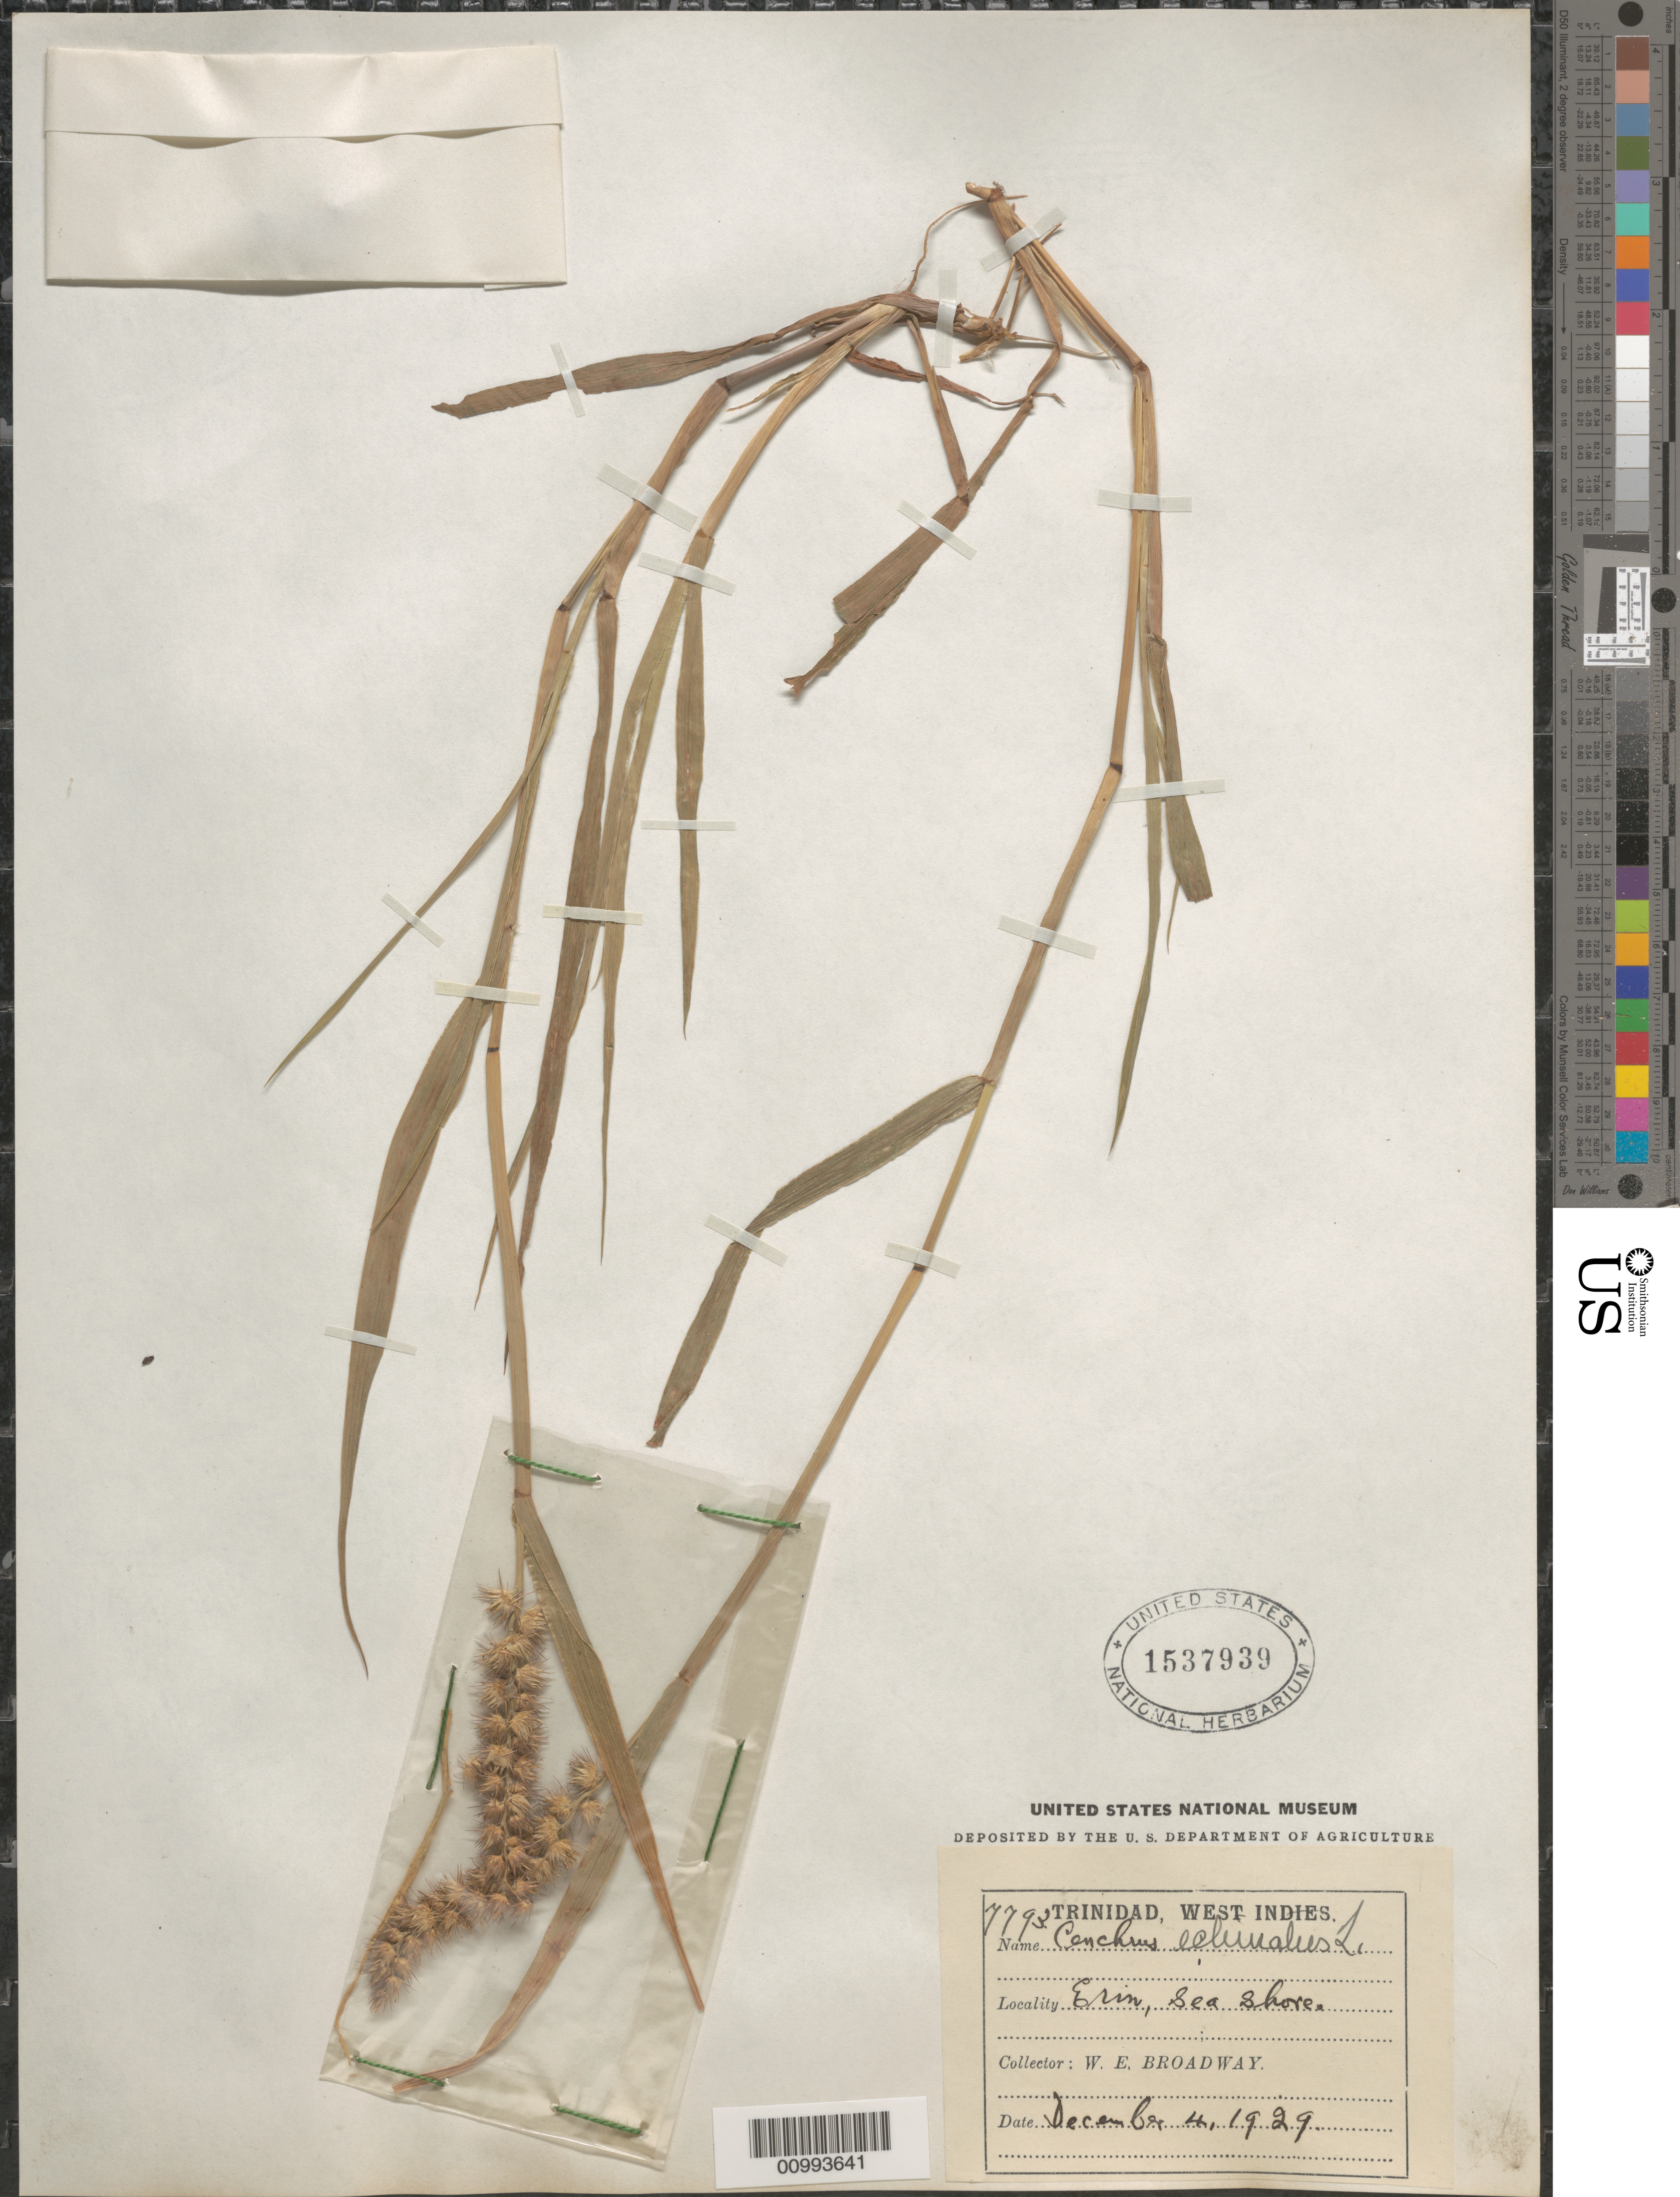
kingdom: Plantae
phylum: Tracheophyta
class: Liliopsida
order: Poales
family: Poaceae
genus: Cenchrus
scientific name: Cenchrus echinatus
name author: L.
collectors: W. E. Broadway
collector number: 7793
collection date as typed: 04 Dec 1929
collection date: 1929-12-04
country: Trinidad and Tobago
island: Trinidad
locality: Erin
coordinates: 0 N, 0 E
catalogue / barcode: US 1537939